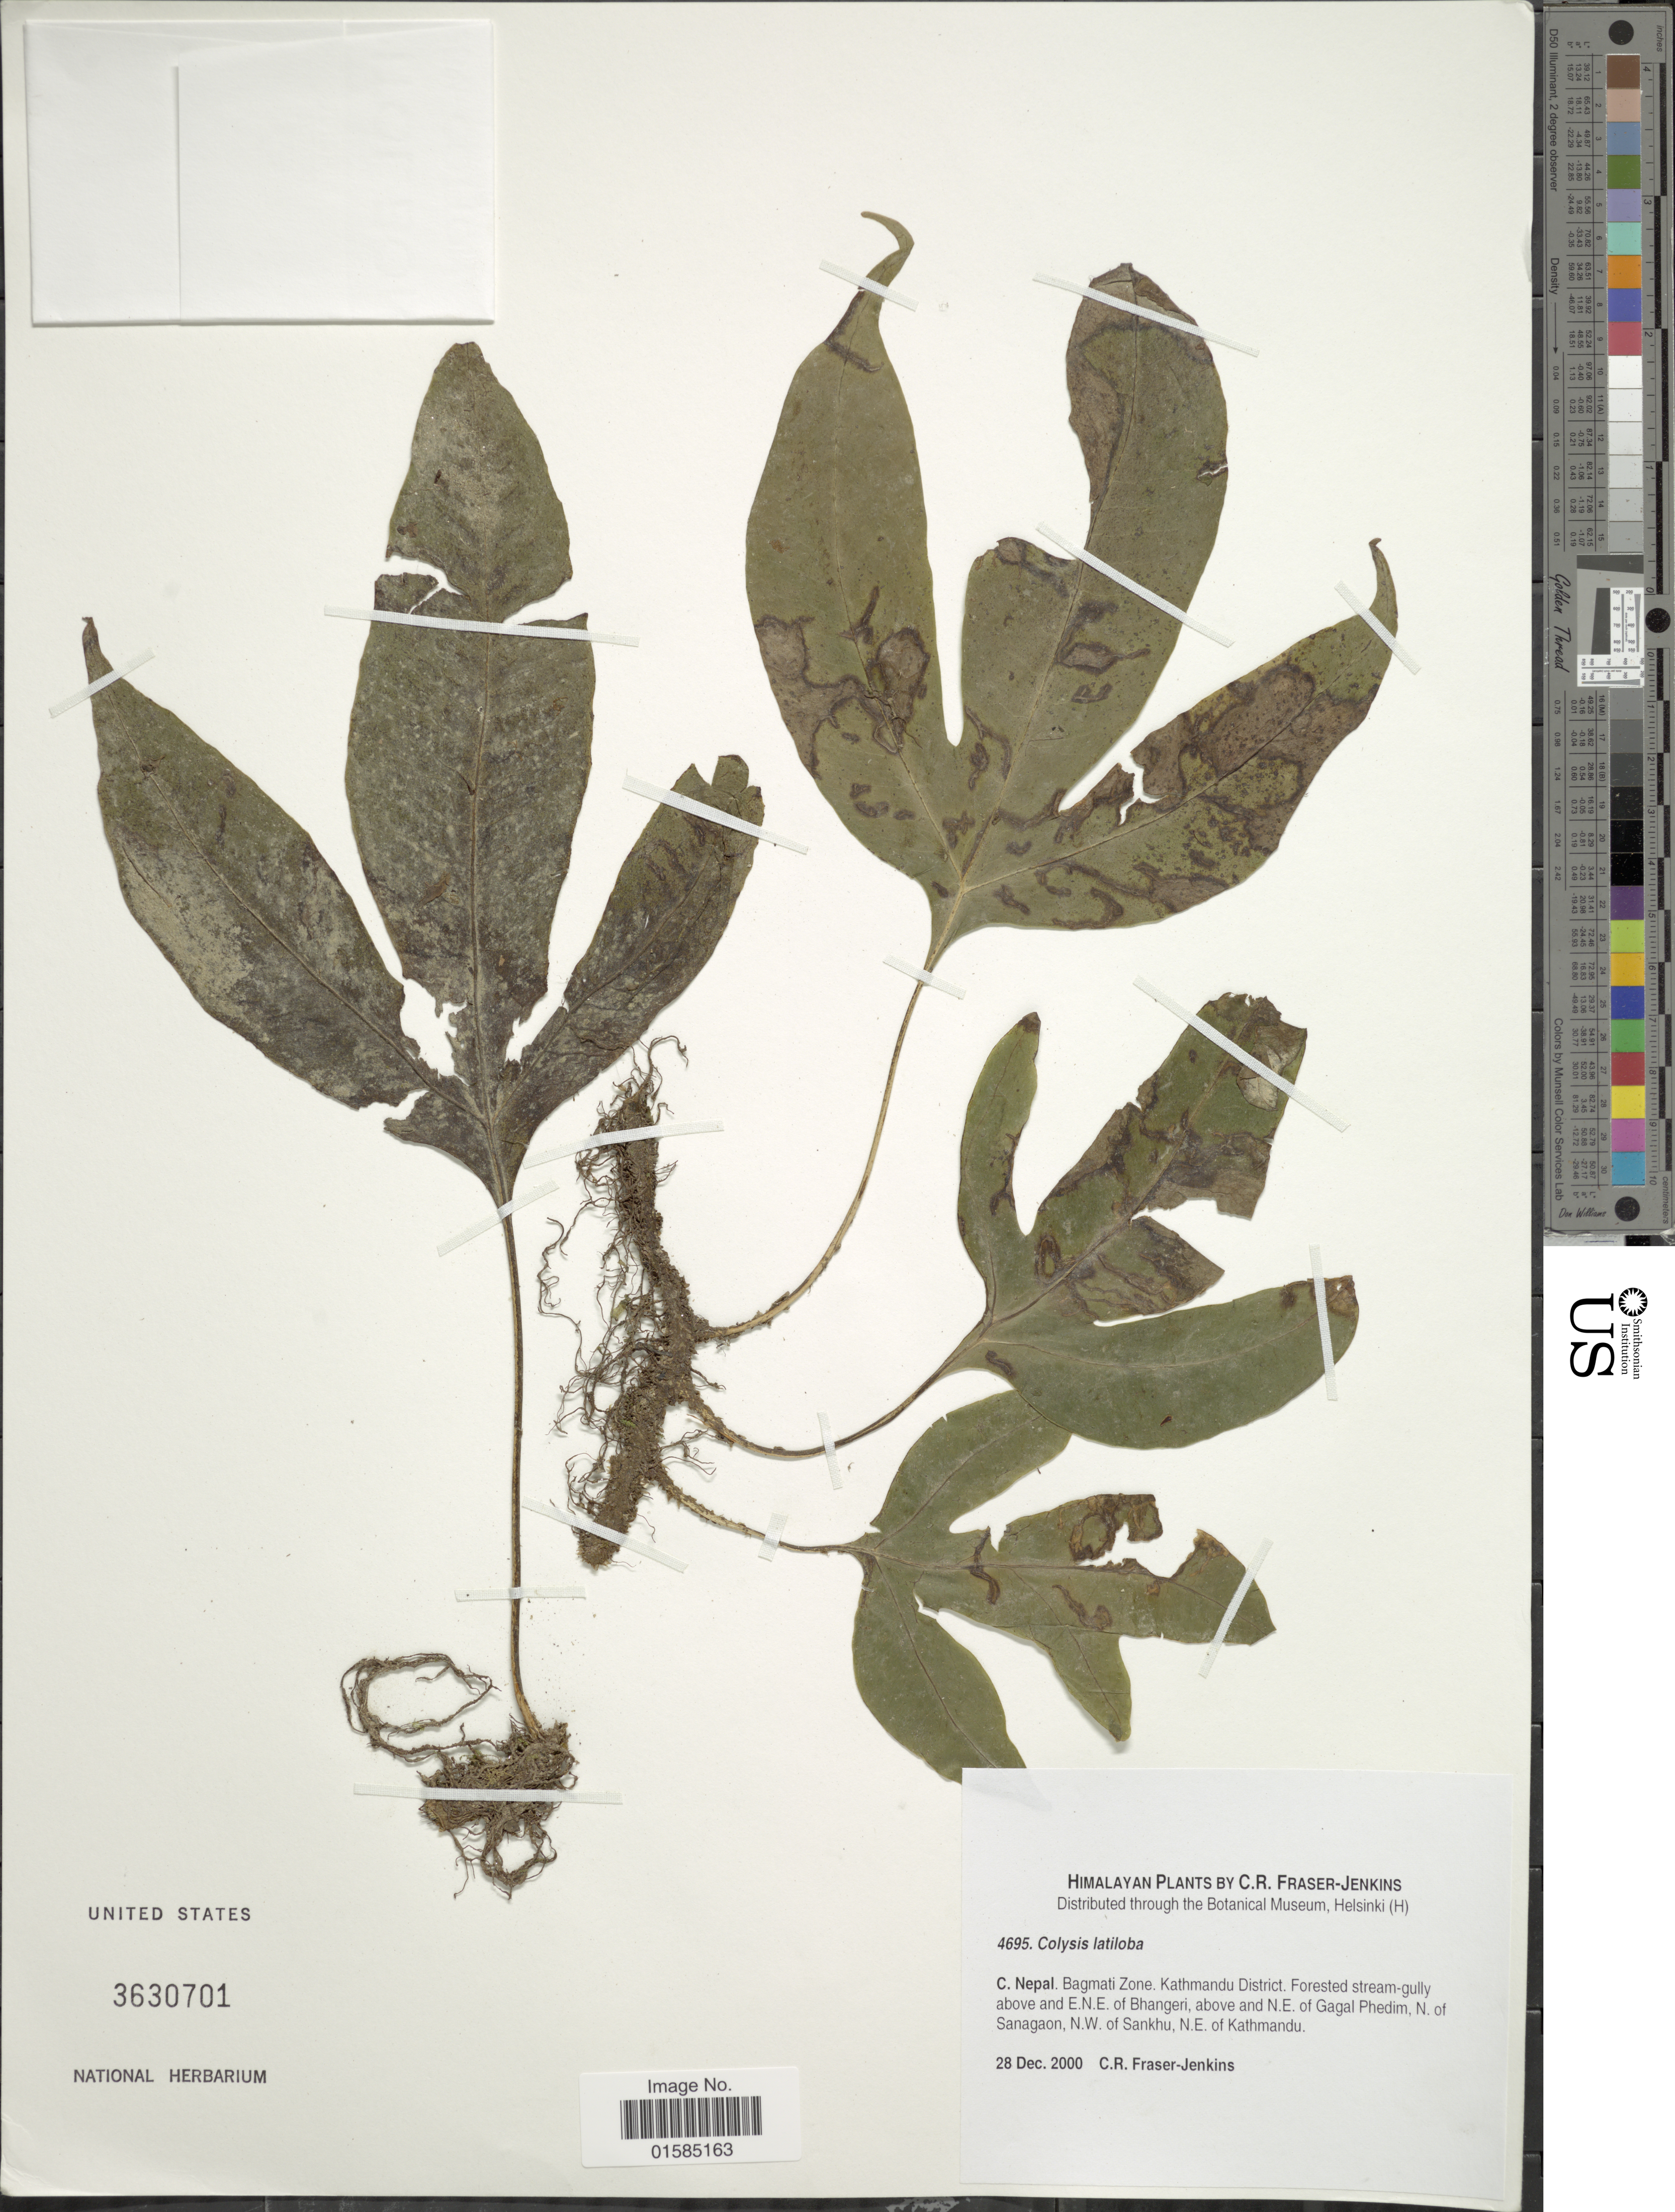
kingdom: Plantae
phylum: Tracheophyta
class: Polypodiopsida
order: Polypodiales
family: Polypodiaceae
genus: Leptochilus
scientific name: Leptochilus ellipticus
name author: (Thunb.) Noot.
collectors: C. R. Fraser-Jenkins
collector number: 4695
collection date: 2000-12-28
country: Nepal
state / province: Bagmati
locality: Himalayan. C. Nepal. Bagmati Zone. Kathmandu District. Forested, stream-gully above and E.N.E of Bhangeri, above and N. E. Gagal Phedim, N. of Sanagaon, N. W. of Sankhu, N. E. of Kathmandu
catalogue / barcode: US 3630701